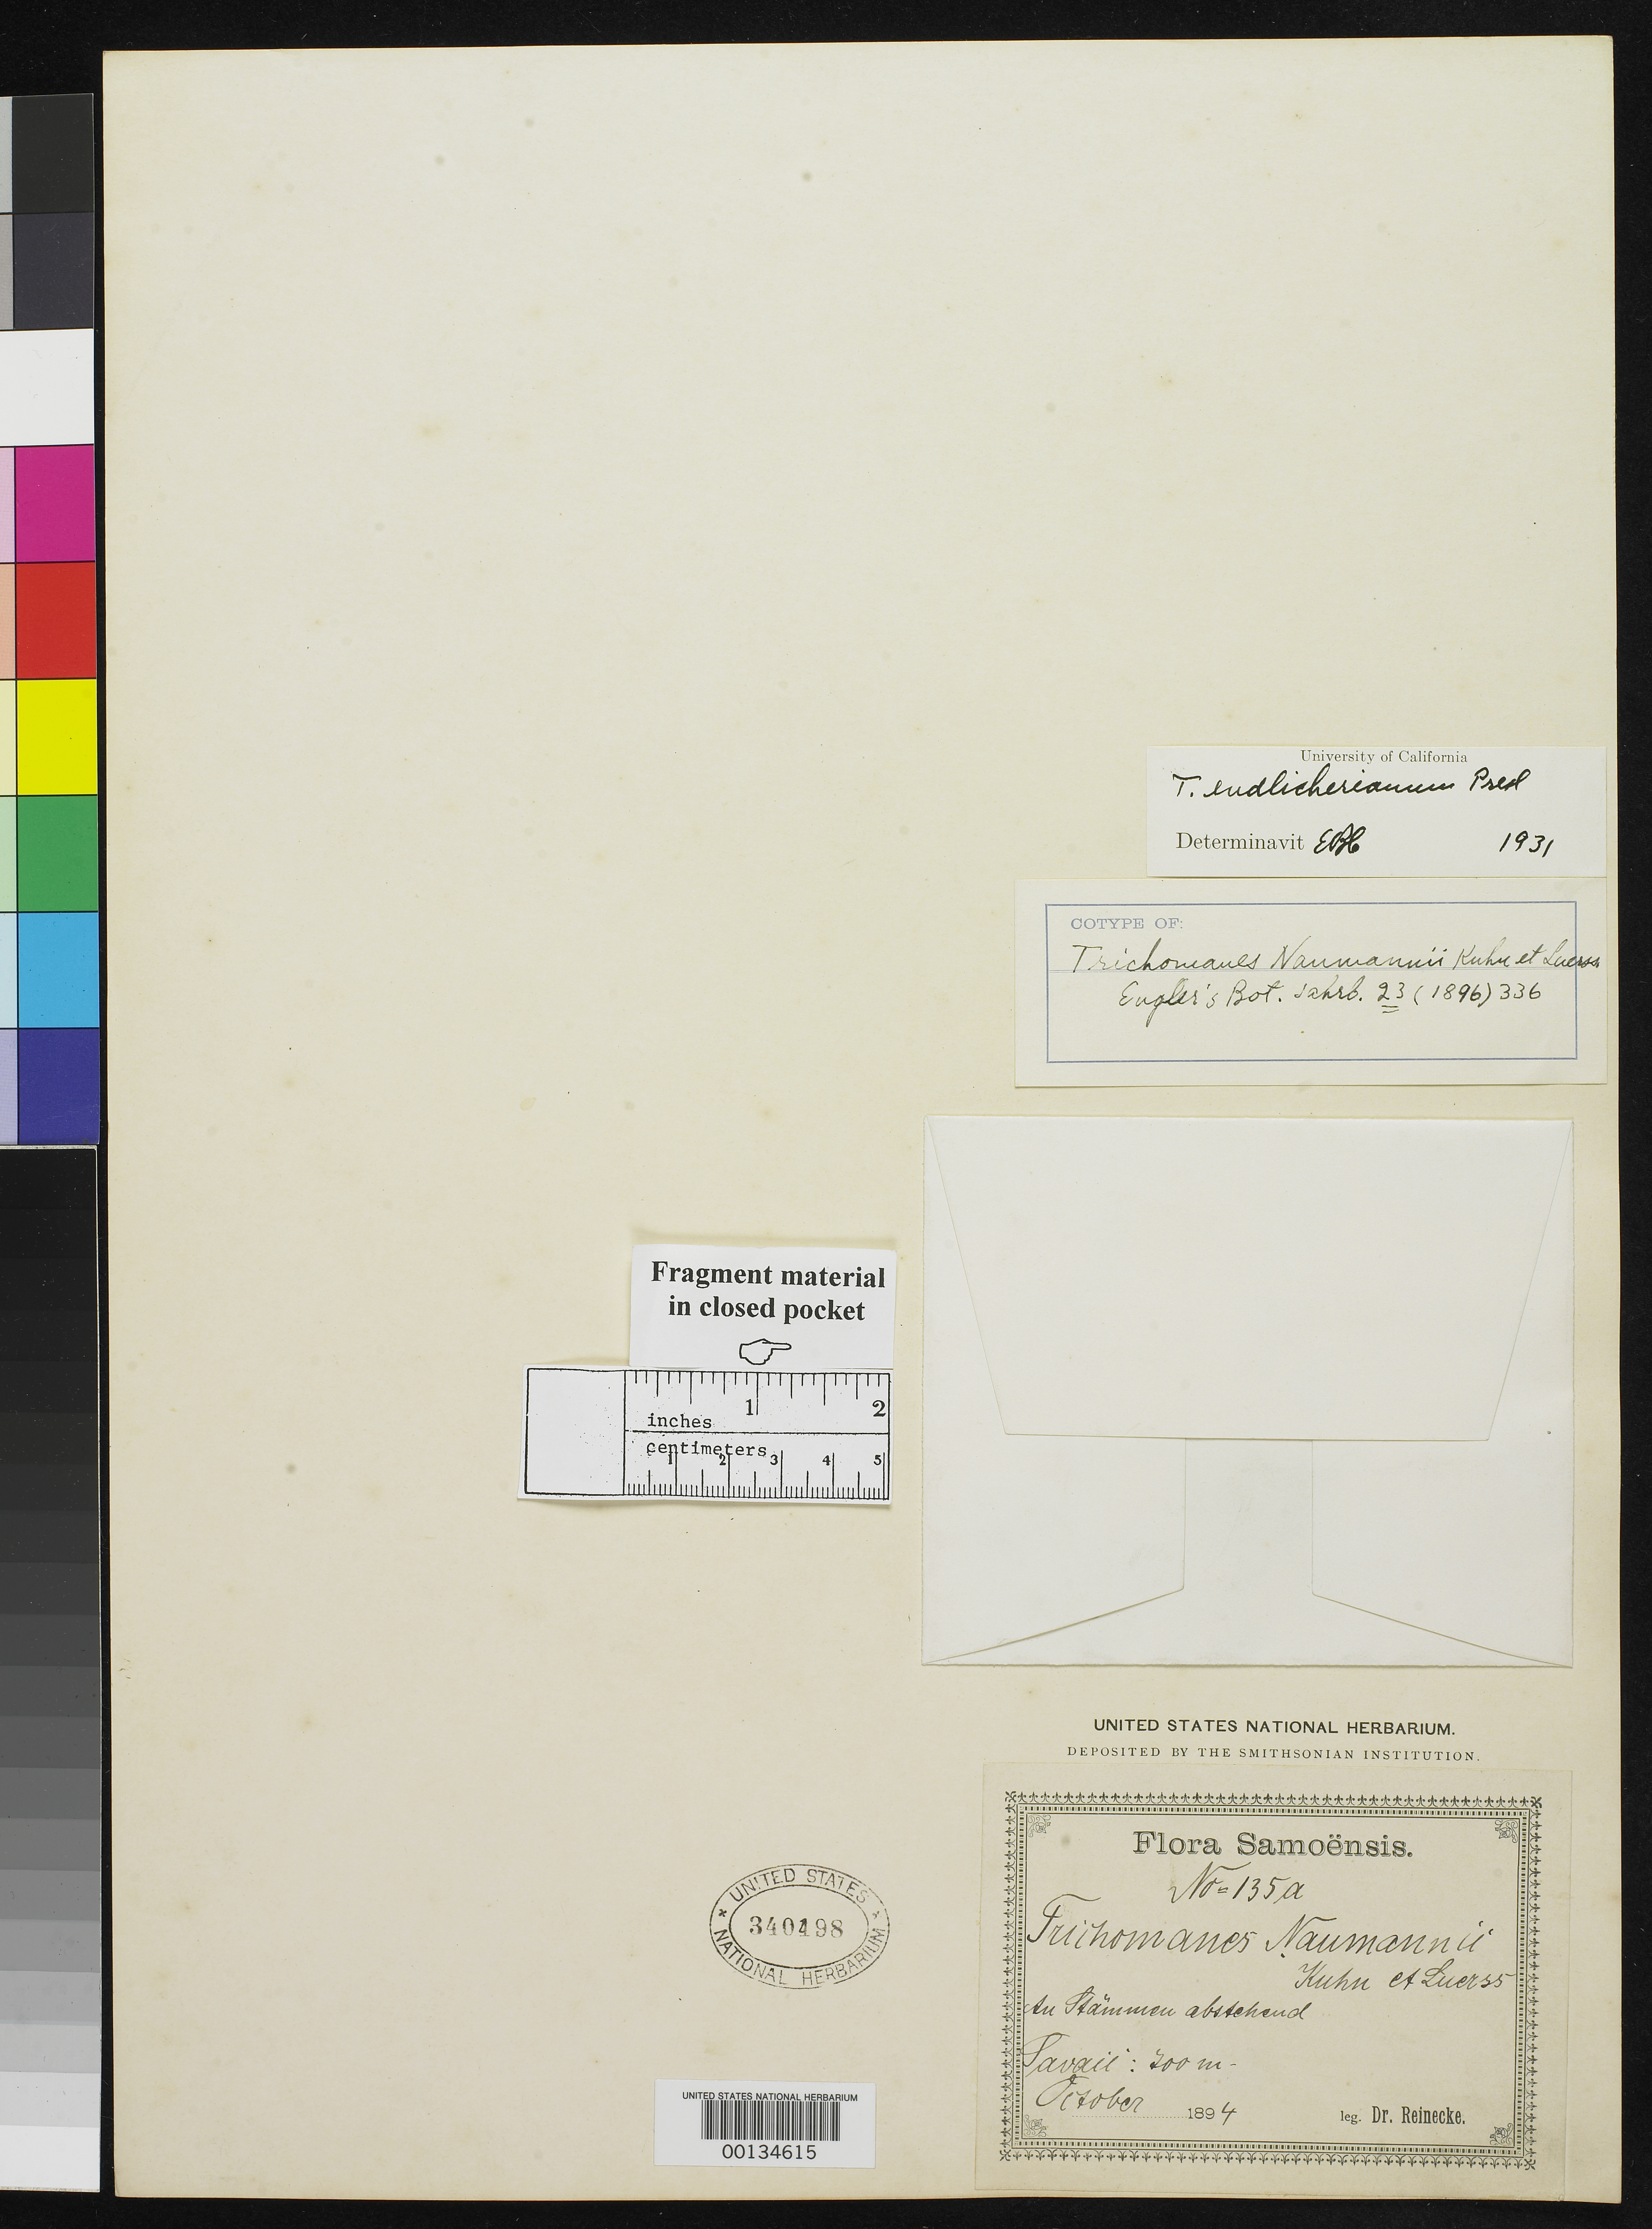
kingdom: Plantae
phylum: Tracheophyta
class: Polypodiopsida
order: Hymenophyllales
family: Hymenophyllaceae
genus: Trichomanes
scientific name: Trichomanes naumannii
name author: Kuhn & Luerssen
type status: Isosyntype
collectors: F. Reinecke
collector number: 135a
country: Samoa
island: Savai'i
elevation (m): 700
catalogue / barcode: US 340498